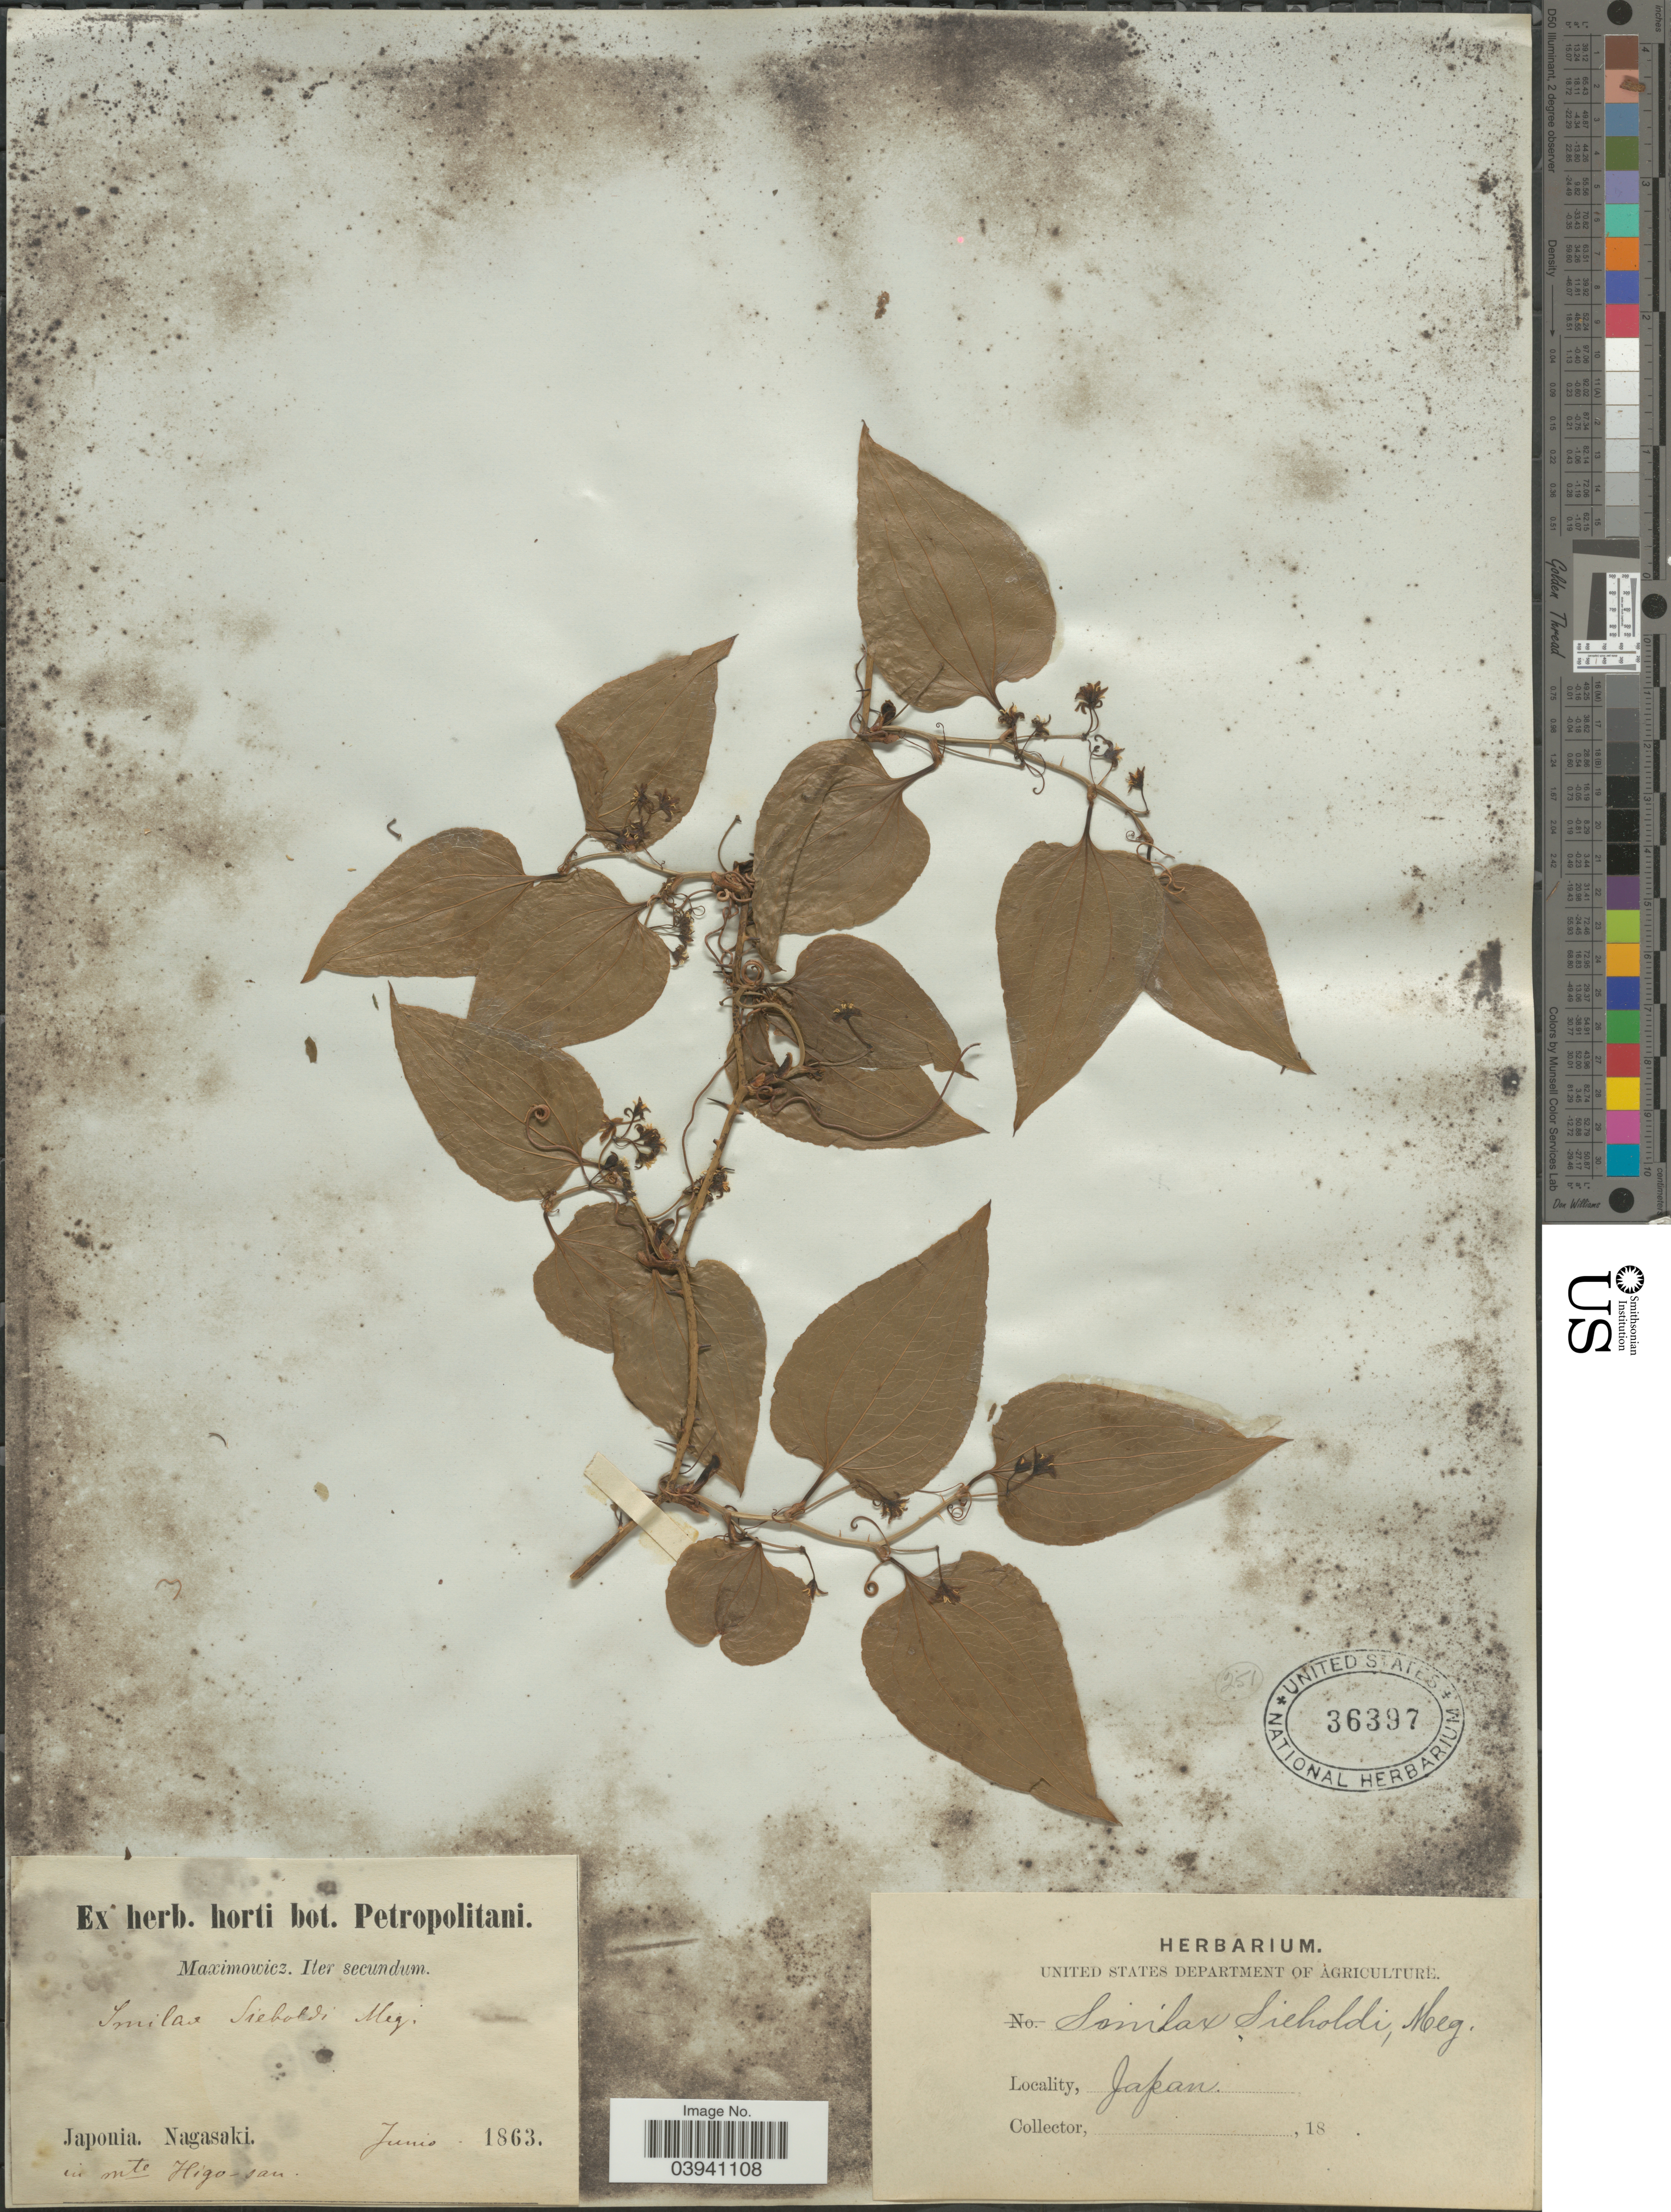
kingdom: Plantae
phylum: Tracheophyta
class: Liliopsida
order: Liliales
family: Smilacaceae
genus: Smilax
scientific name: Smilax sieboldii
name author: Miq.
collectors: Maximowicz, --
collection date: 1863-06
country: Japan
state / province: Nagasaki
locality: In mte Higo-san.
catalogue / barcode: US 36397